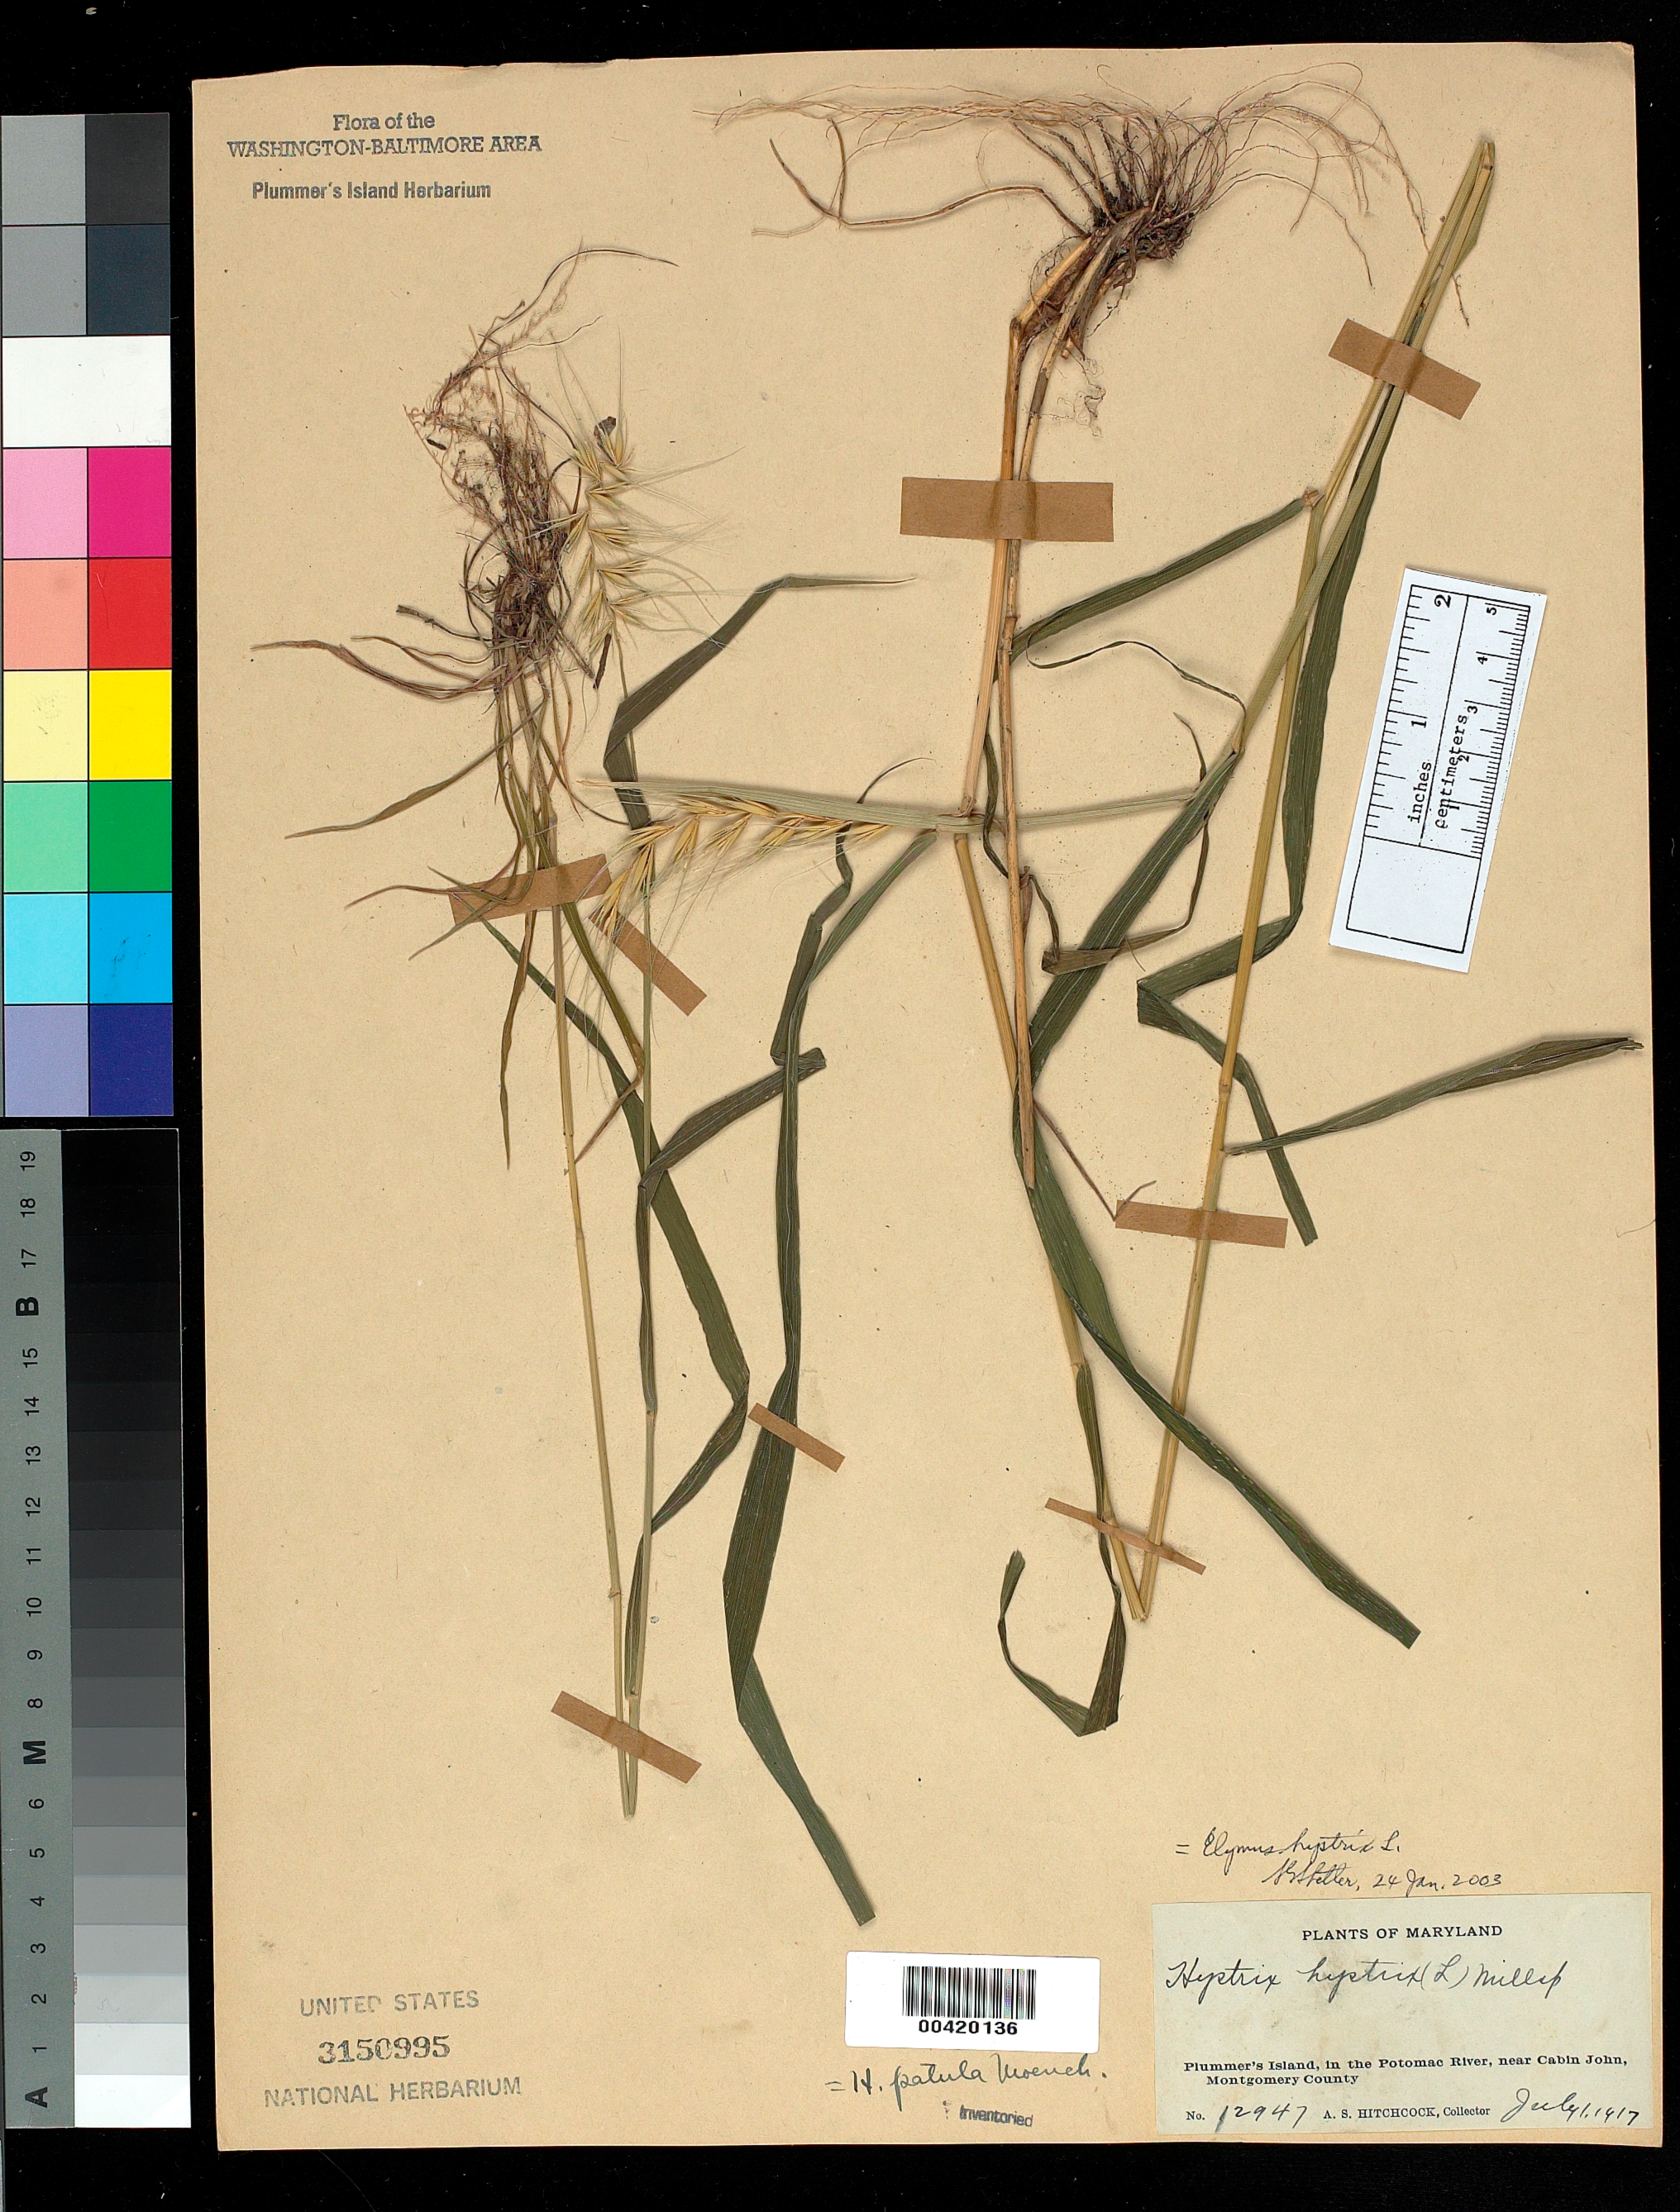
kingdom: Plantae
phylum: Tracheophyta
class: Liliopsida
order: Poales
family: Poaceae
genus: Elymus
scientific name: Elymus hystrix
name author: L.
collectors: A. S. Hitchcock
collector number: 12947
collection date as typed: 01 Jul 1917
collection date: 1917-07-01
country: United States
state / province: Maryland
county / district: Montgomery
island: Plummers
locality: Plummer's Island C. & O. Canal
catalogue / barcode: US 3150995